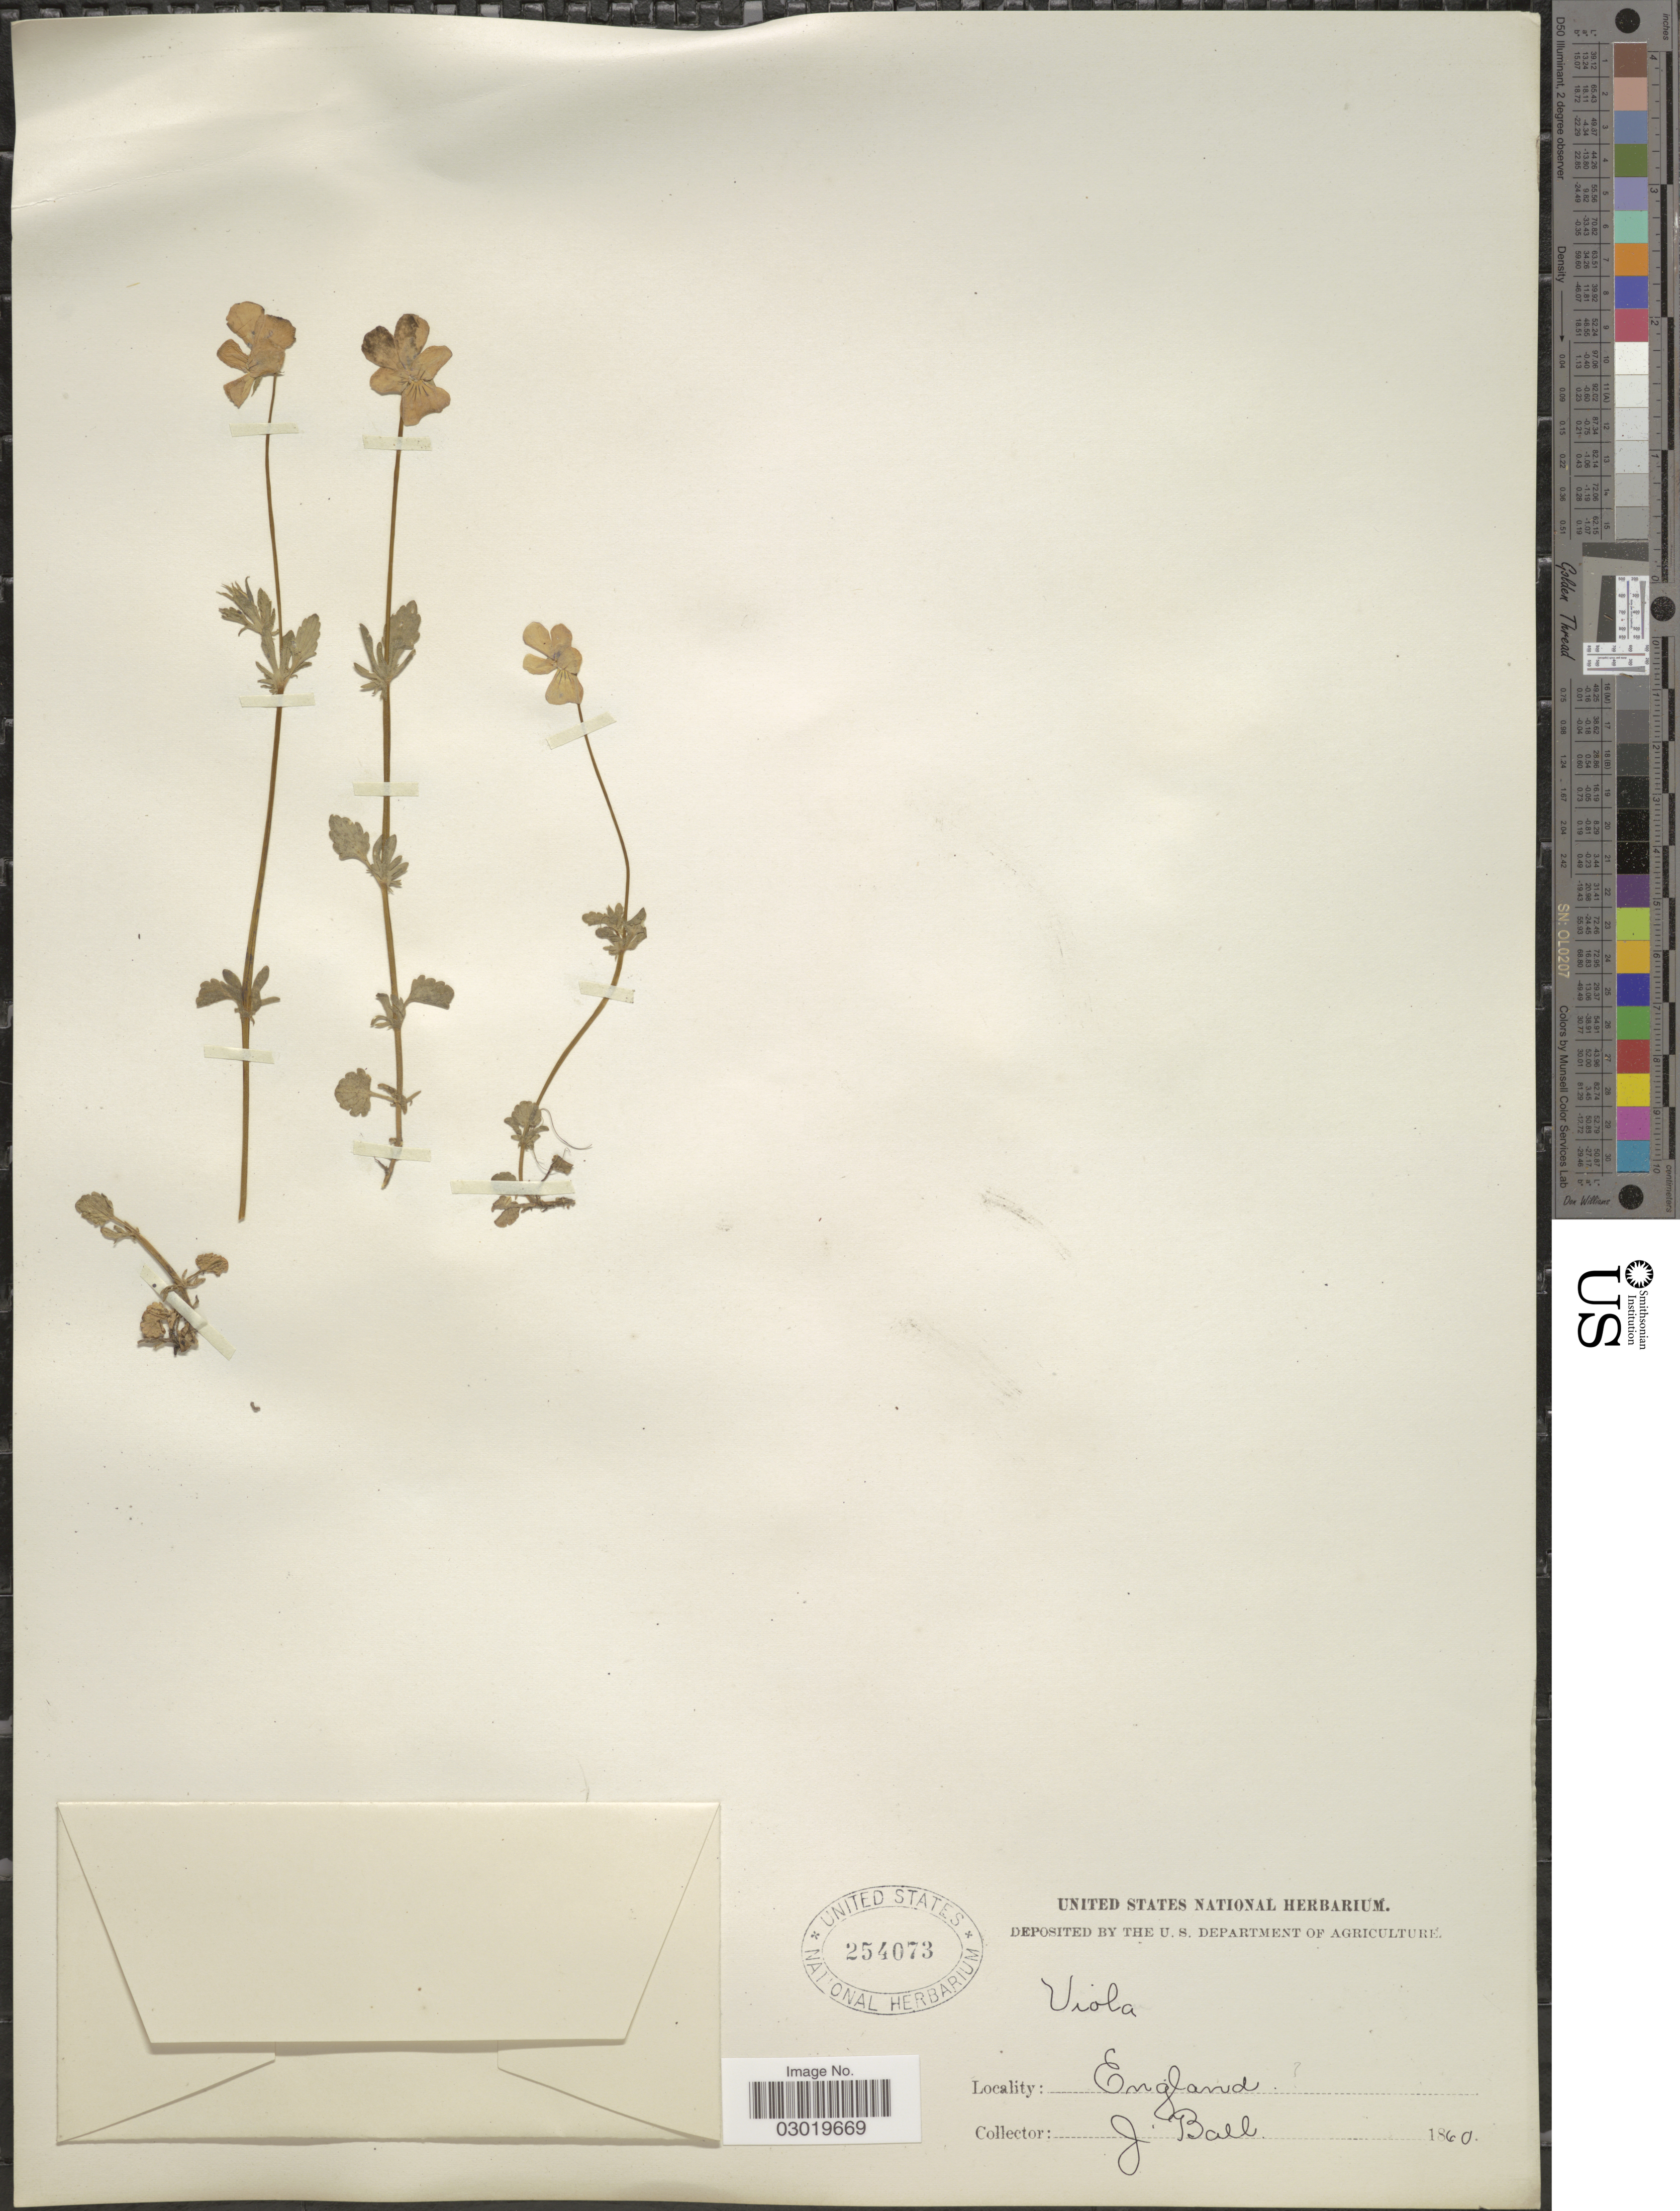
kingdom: Plantae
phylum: Tracheophyta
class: Magnoliopsida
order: Malpighiales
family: Violaceae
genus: Viola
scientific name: Viola sp.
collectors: J. Ball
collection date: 1860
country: United Kingdom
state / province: England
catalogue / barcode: US 254073